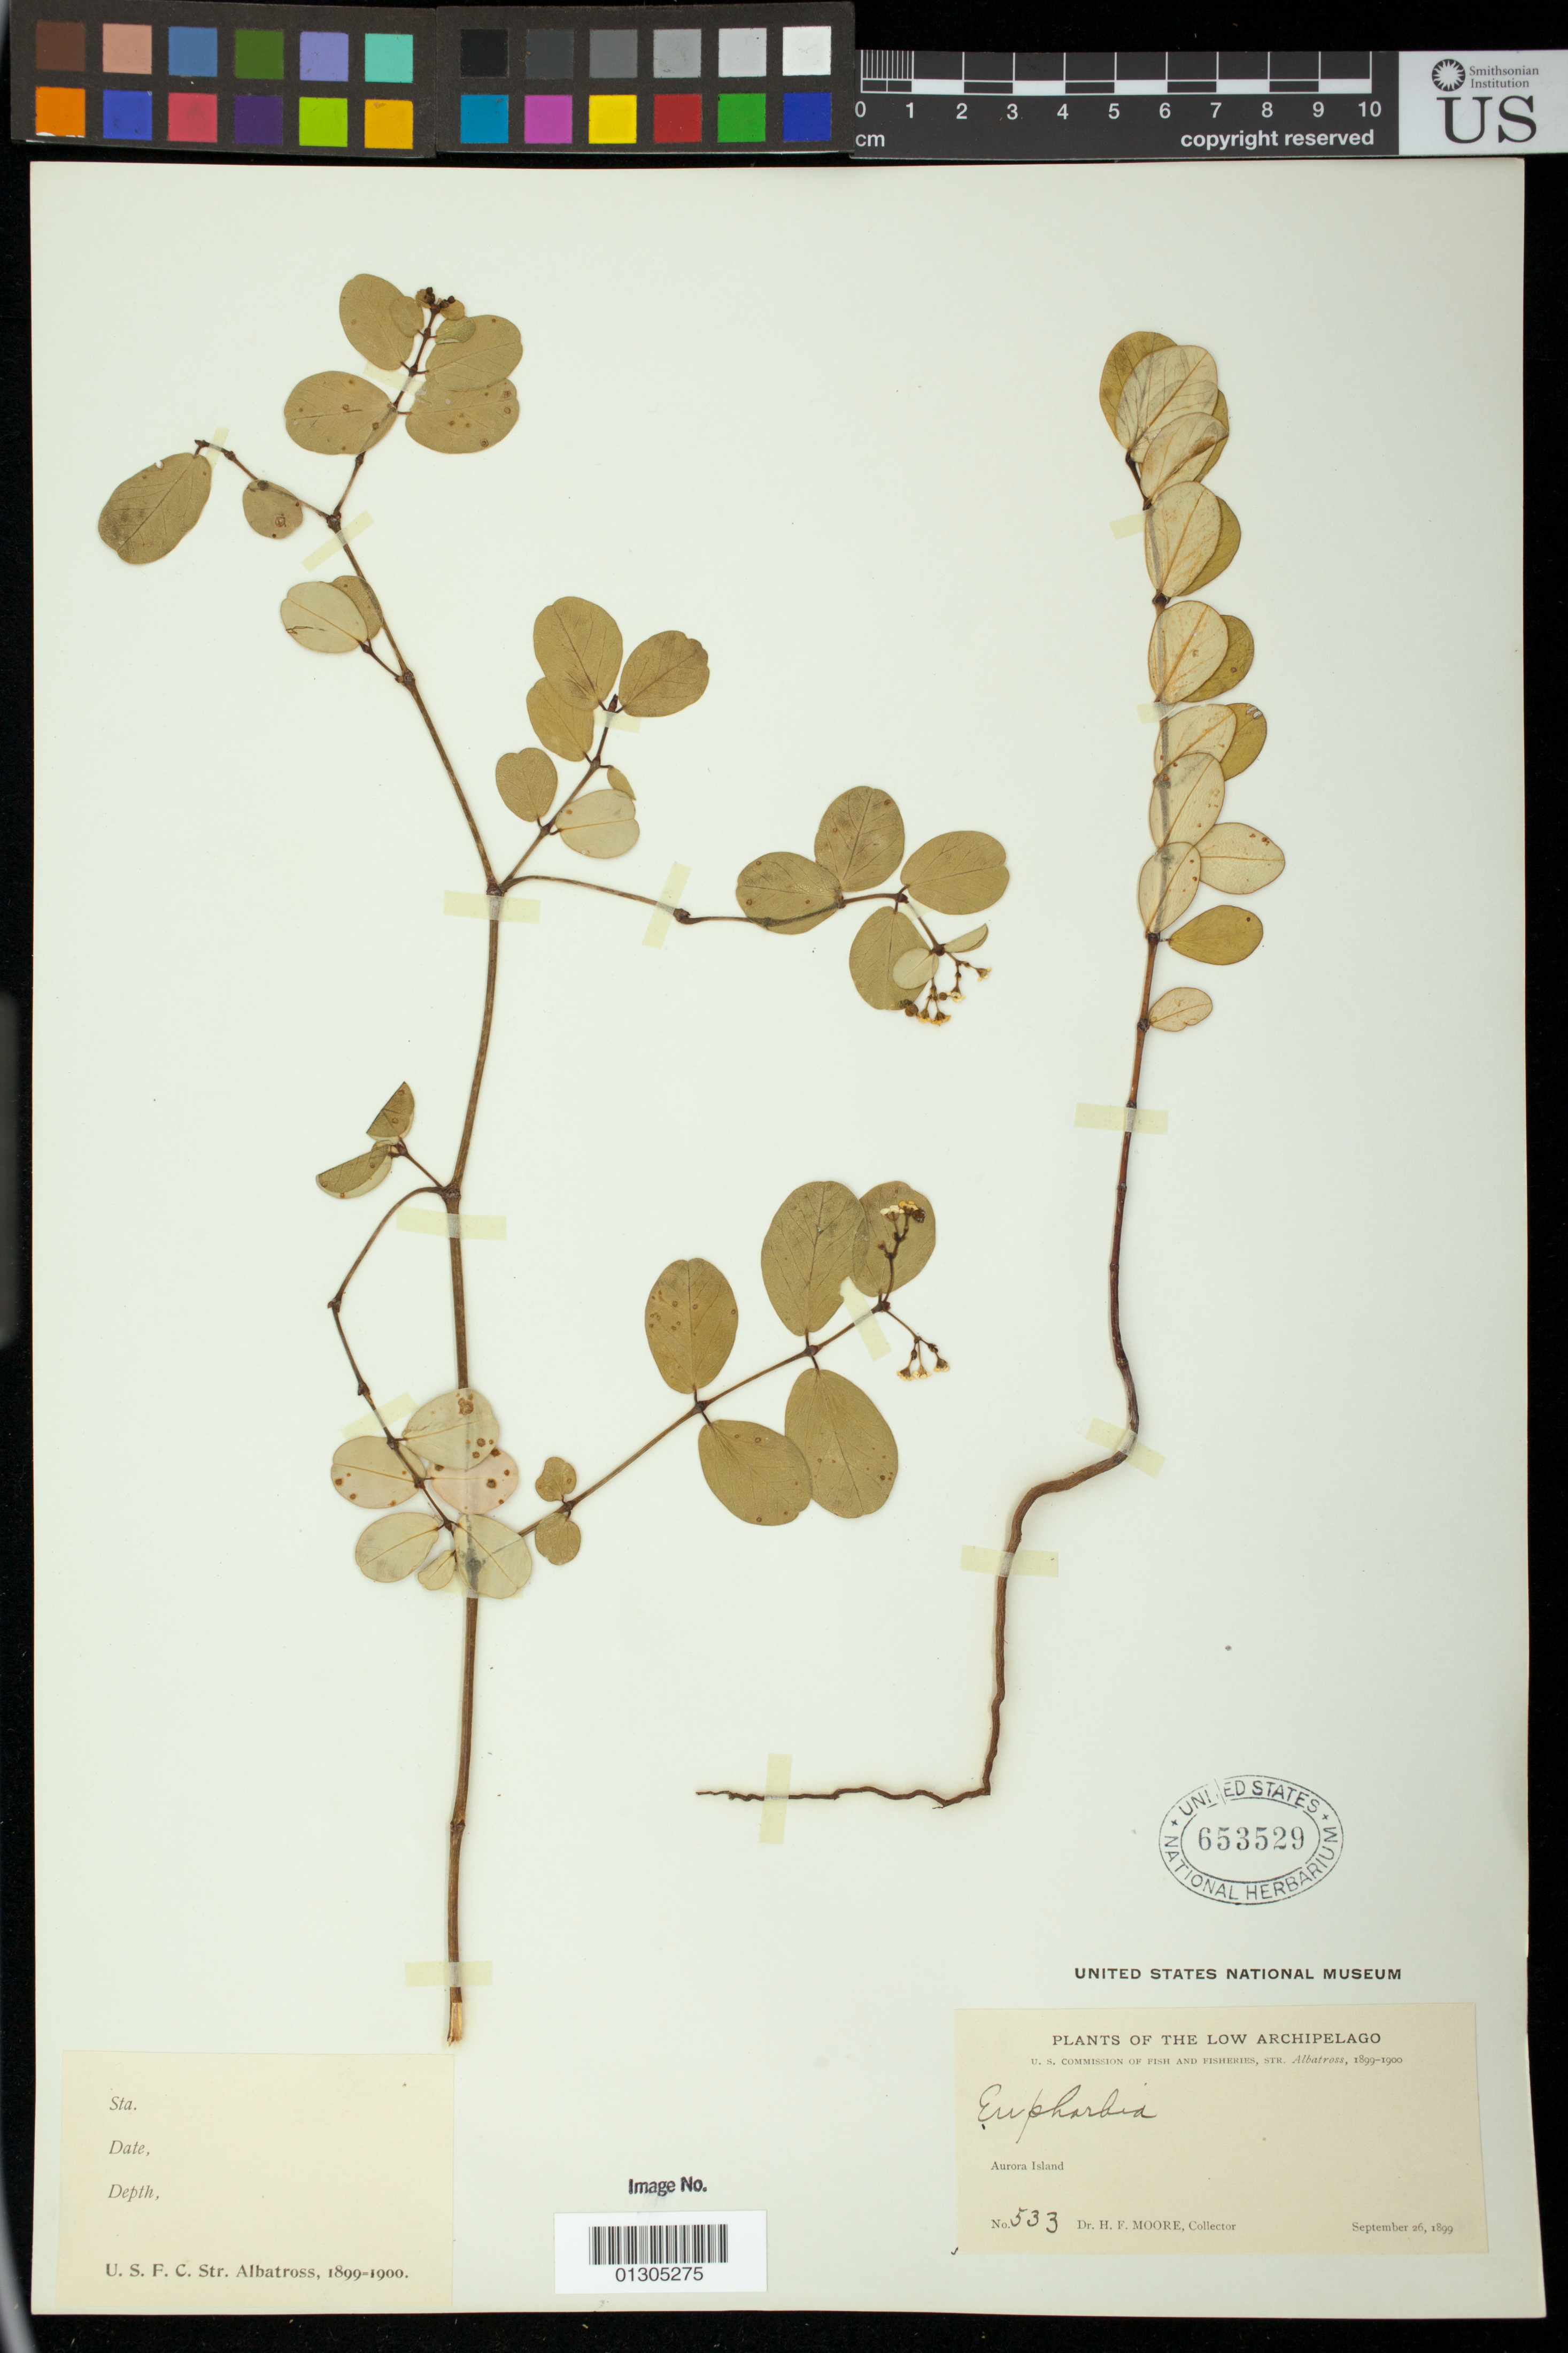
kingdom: Plantae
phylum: Tracheophyta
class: Magnoliopsida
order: Malpighiales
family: Euphorbiaceae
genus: Euphorbia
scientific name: Euphorbia atoto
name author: G. Forst.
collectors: H. F. Moore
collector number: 533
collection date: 1899-09-26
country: French Polynesia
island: Makatea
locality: Aurora Island [= Makatea I.]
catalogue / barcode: US 653529